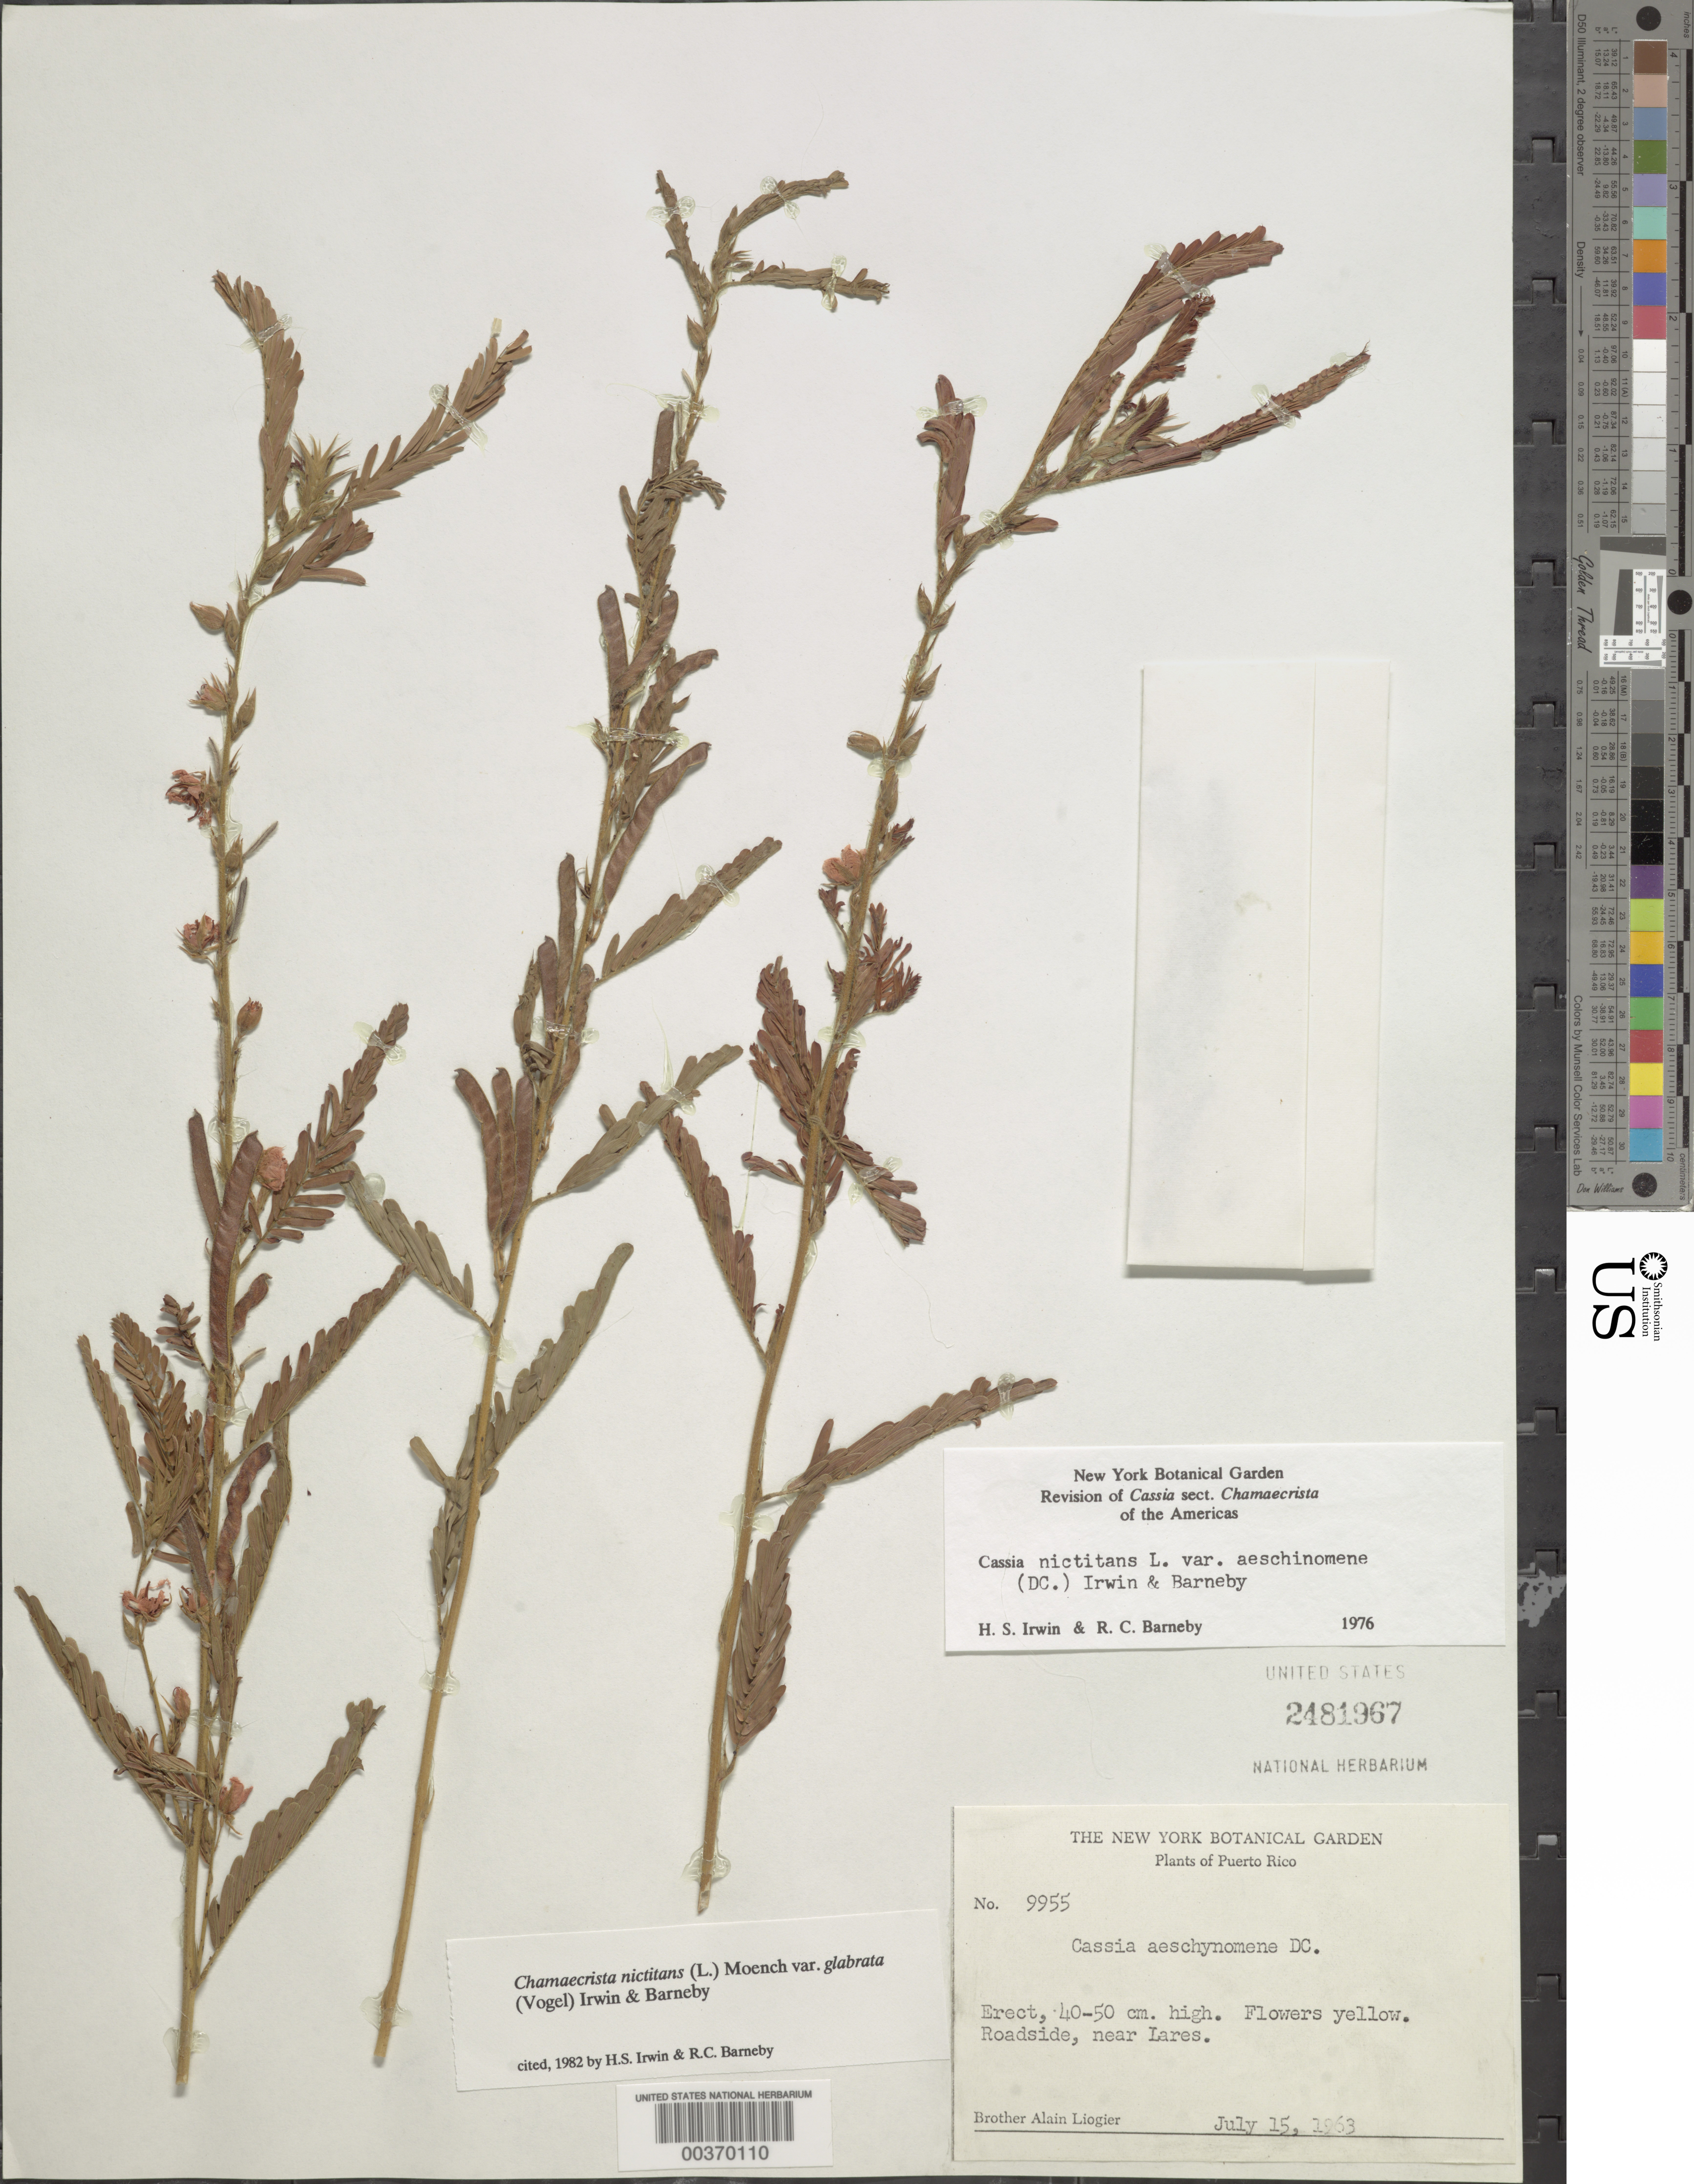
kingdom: Plantae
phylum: Tracheophyta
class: Magnoliopsida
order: Fabales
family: Fabaceae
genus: Chamaecrista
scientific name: Chamaecrista nictitans var. glabrata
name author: (Vogel) H.S. Irwin & Barneby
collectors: A. H. Liogier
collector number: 9955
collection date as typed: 15 Jul 1963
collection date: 1963-07-15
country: Puerto Rico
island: Greater Antilles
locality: Near lares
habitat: Roadside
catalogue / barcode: US 2481967